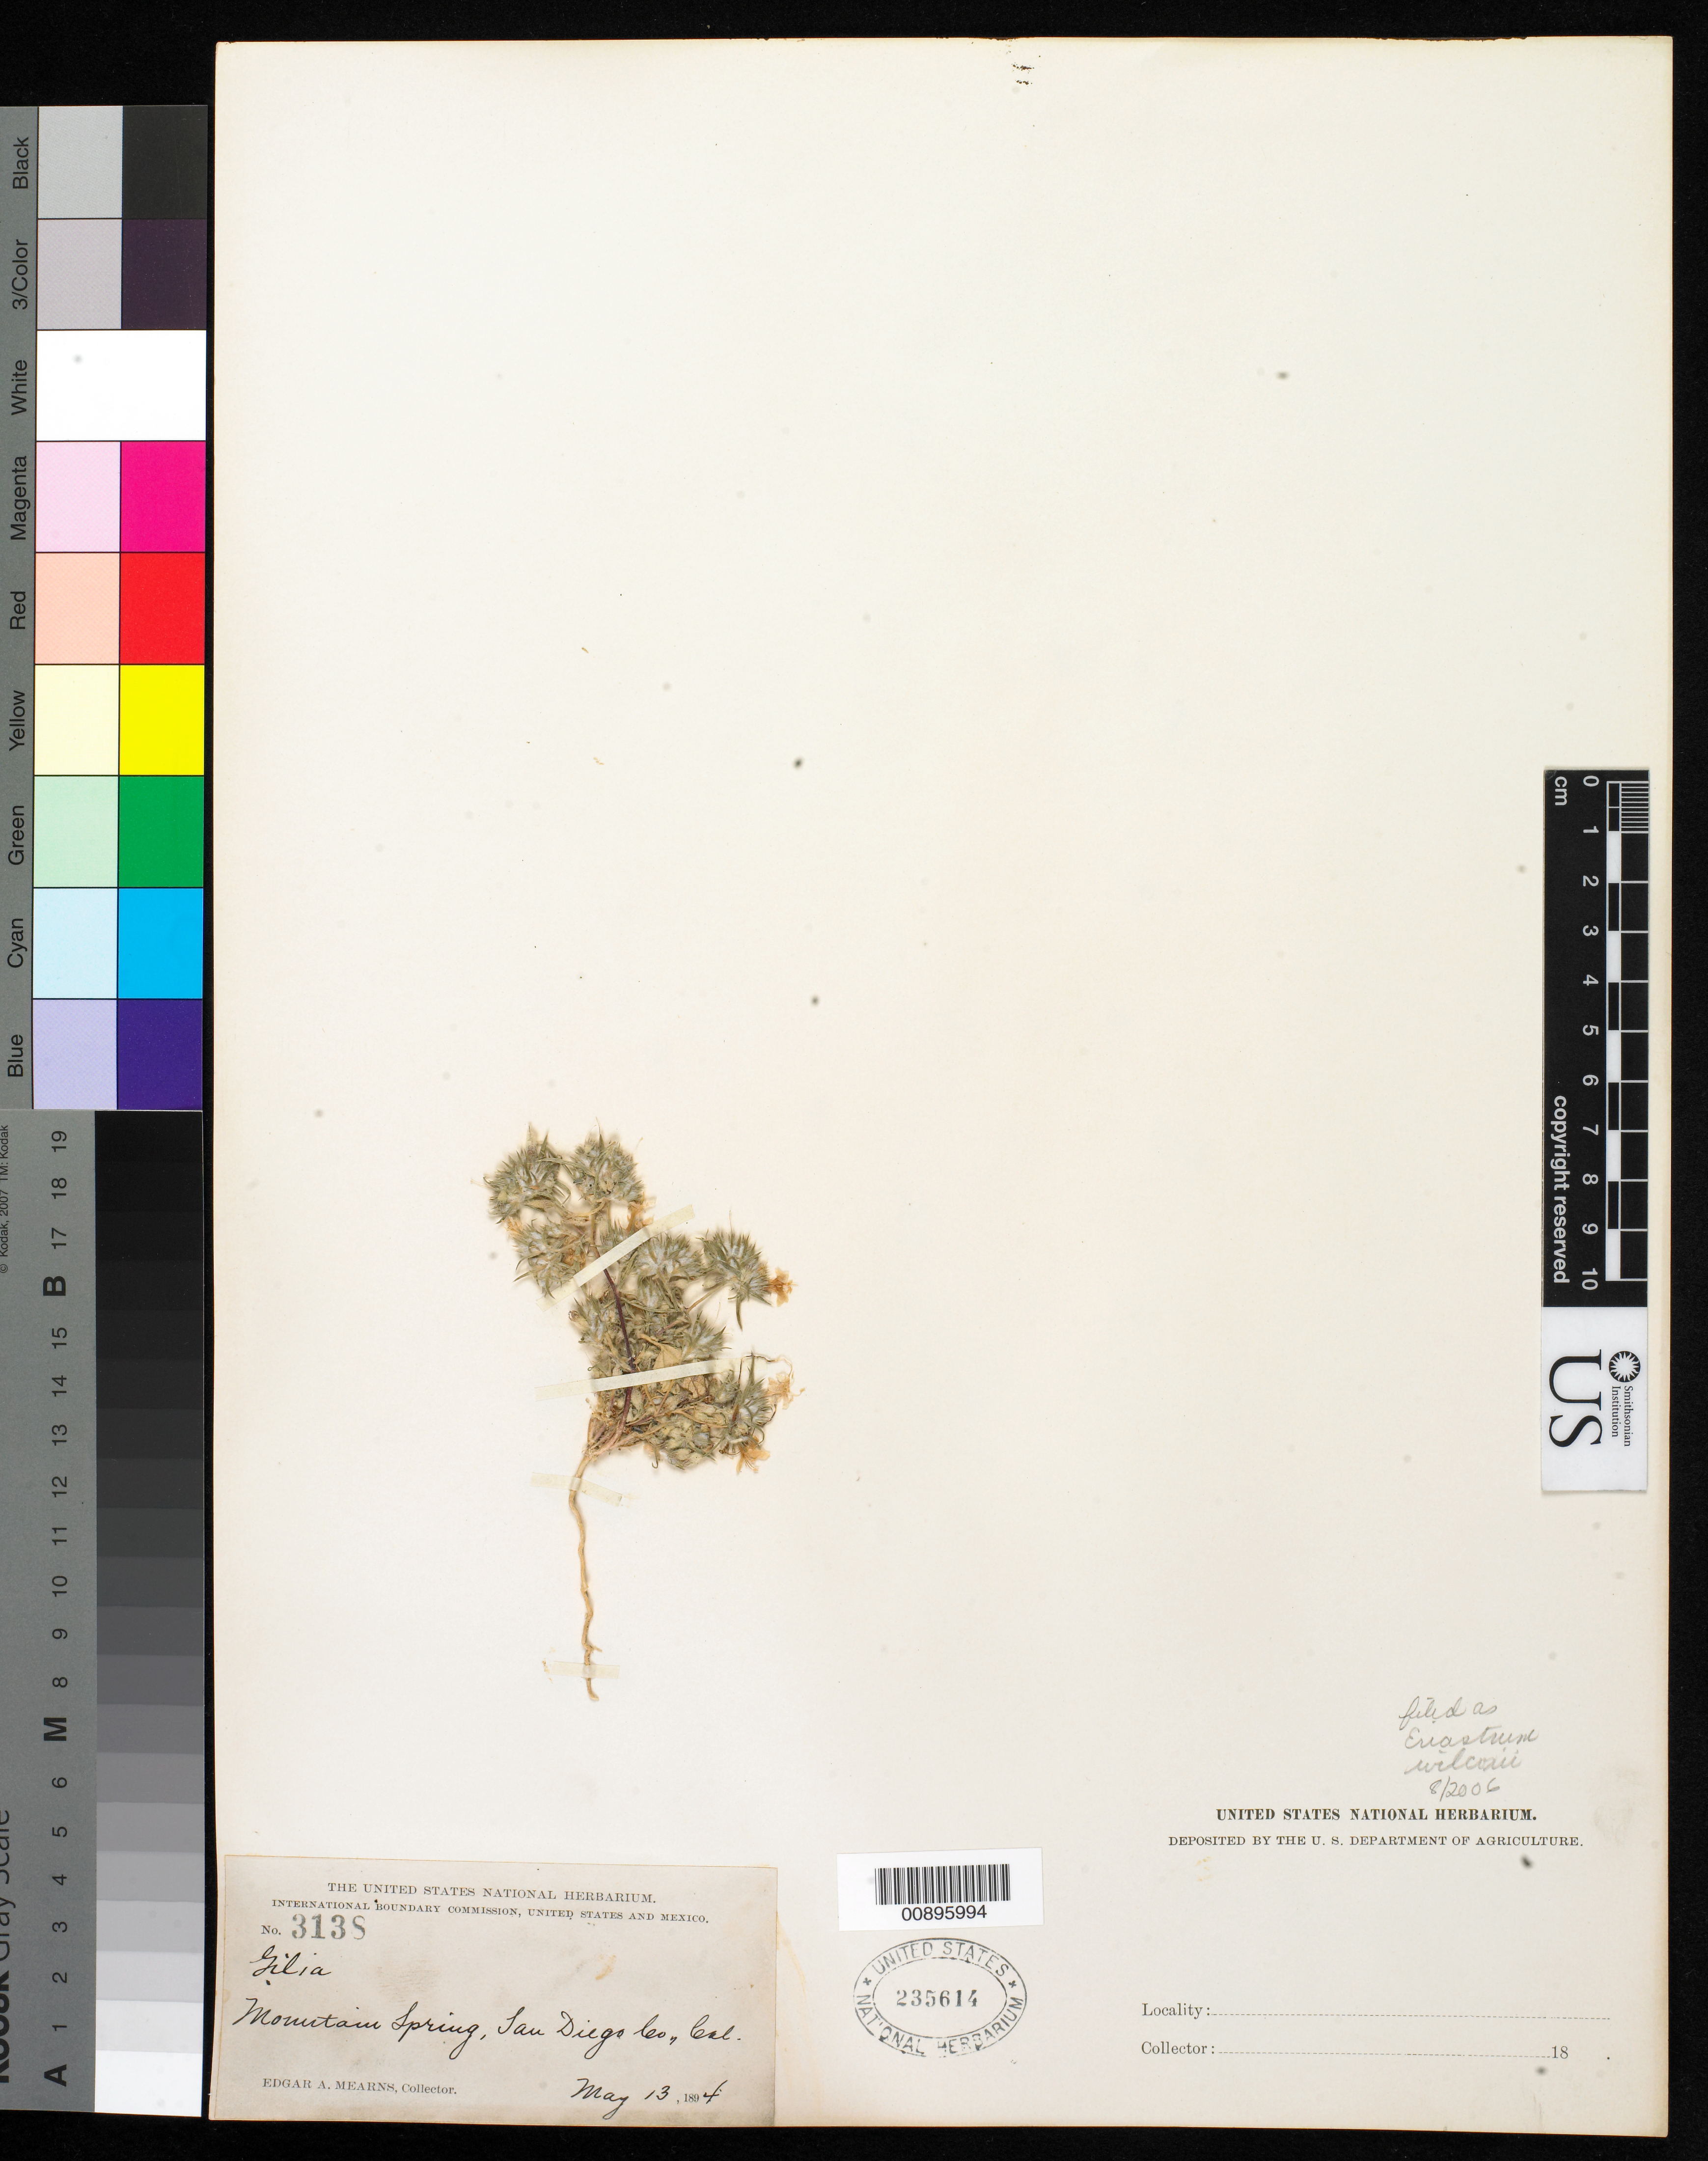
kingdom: Plantae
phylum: Tracheophyta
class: Magnoliopsida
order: Ericales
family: Polemoniaceae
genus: Eriastrum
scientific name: Eriastrum wilcoxii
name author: (A. Nelson) H. Mason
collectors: E. A. Mearns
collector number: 3138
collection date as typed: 13 May 1894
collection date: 1894-05-13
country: United States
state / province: California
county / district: San Diego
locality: Mountain Spring, San Diego County, California.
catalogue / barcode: US 235614